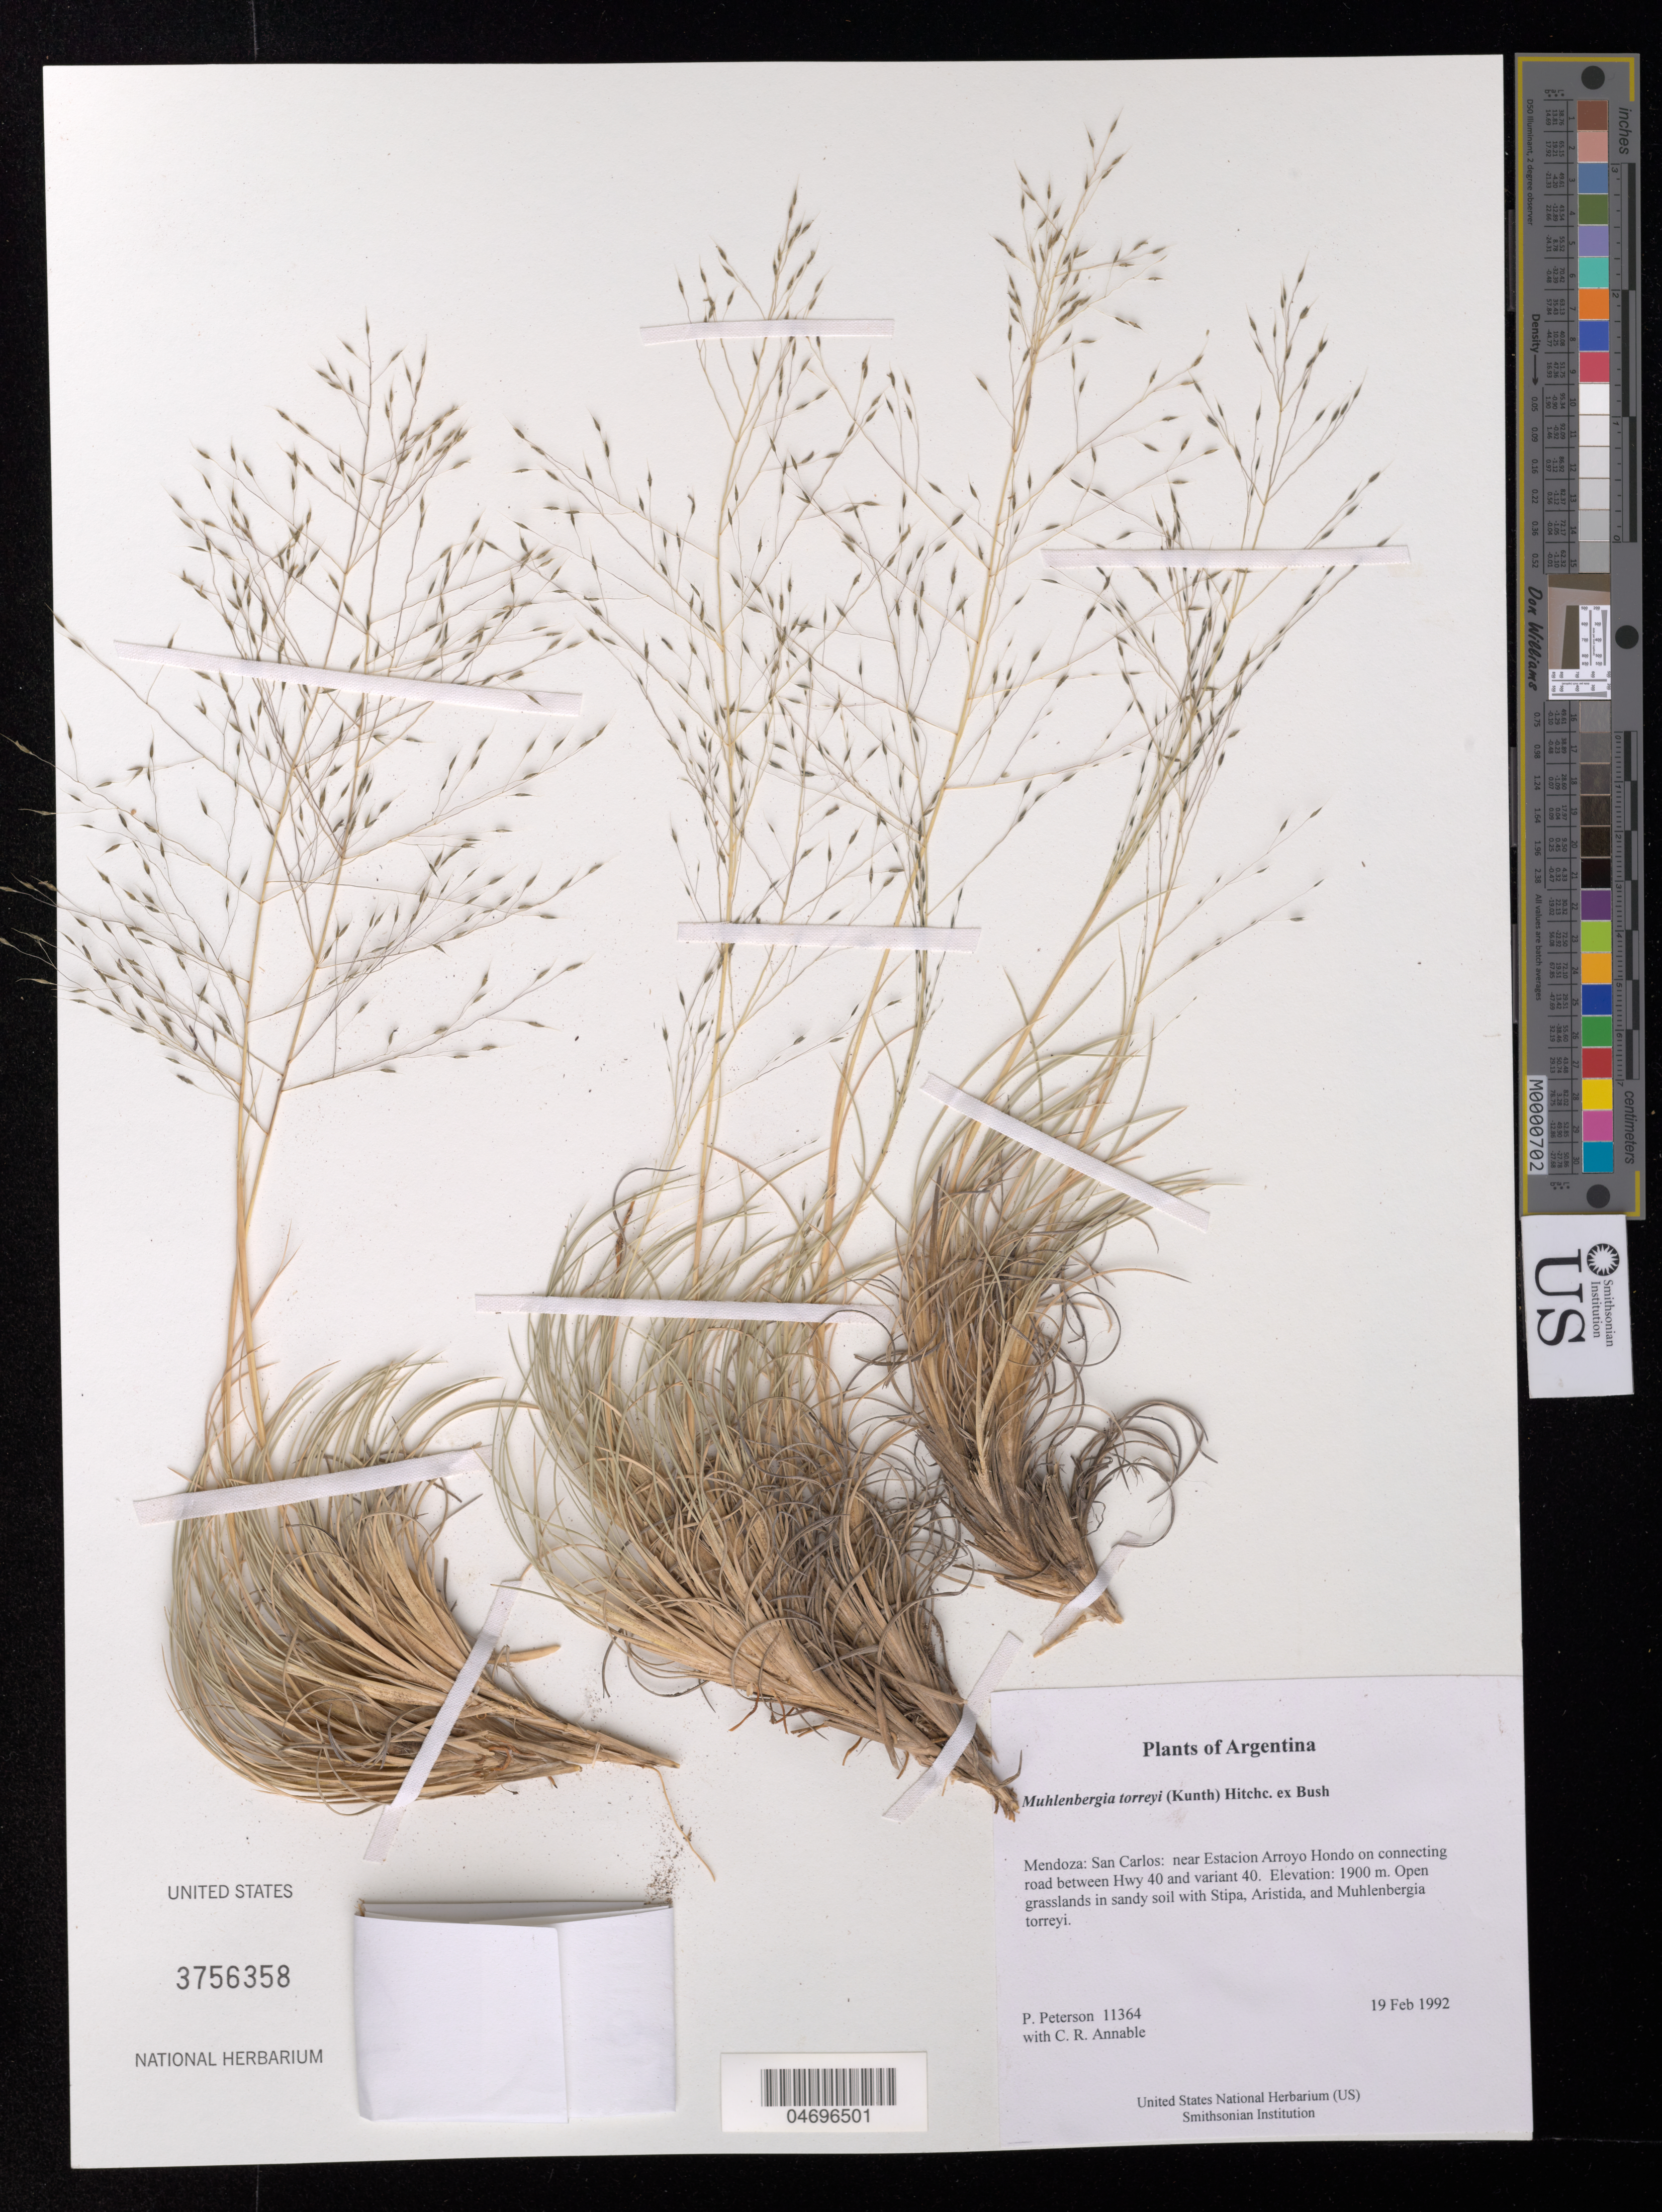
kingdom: Plantae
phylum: Tracheophyta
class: Liliopsida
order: Poales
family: Poaceae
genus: Muhlenbergia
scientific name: Muhlenbergia torreyi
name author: (Kunth) Hitchc. ex Bush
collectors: P. M. Peterson & C. R. Annable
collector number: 11364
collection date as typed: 19 Feb 1992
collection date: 1992-02-19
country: Argentina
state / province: Mendoza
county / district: San Carlos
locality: near Estacion Arroyo Hondo on connecting road between Hwy 40 and variant 40.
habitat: Open grasslands in sandy soil with Stipa, Aristida, and Muhlenbergia torreyi.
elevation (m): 1900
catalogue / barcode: US 3756358